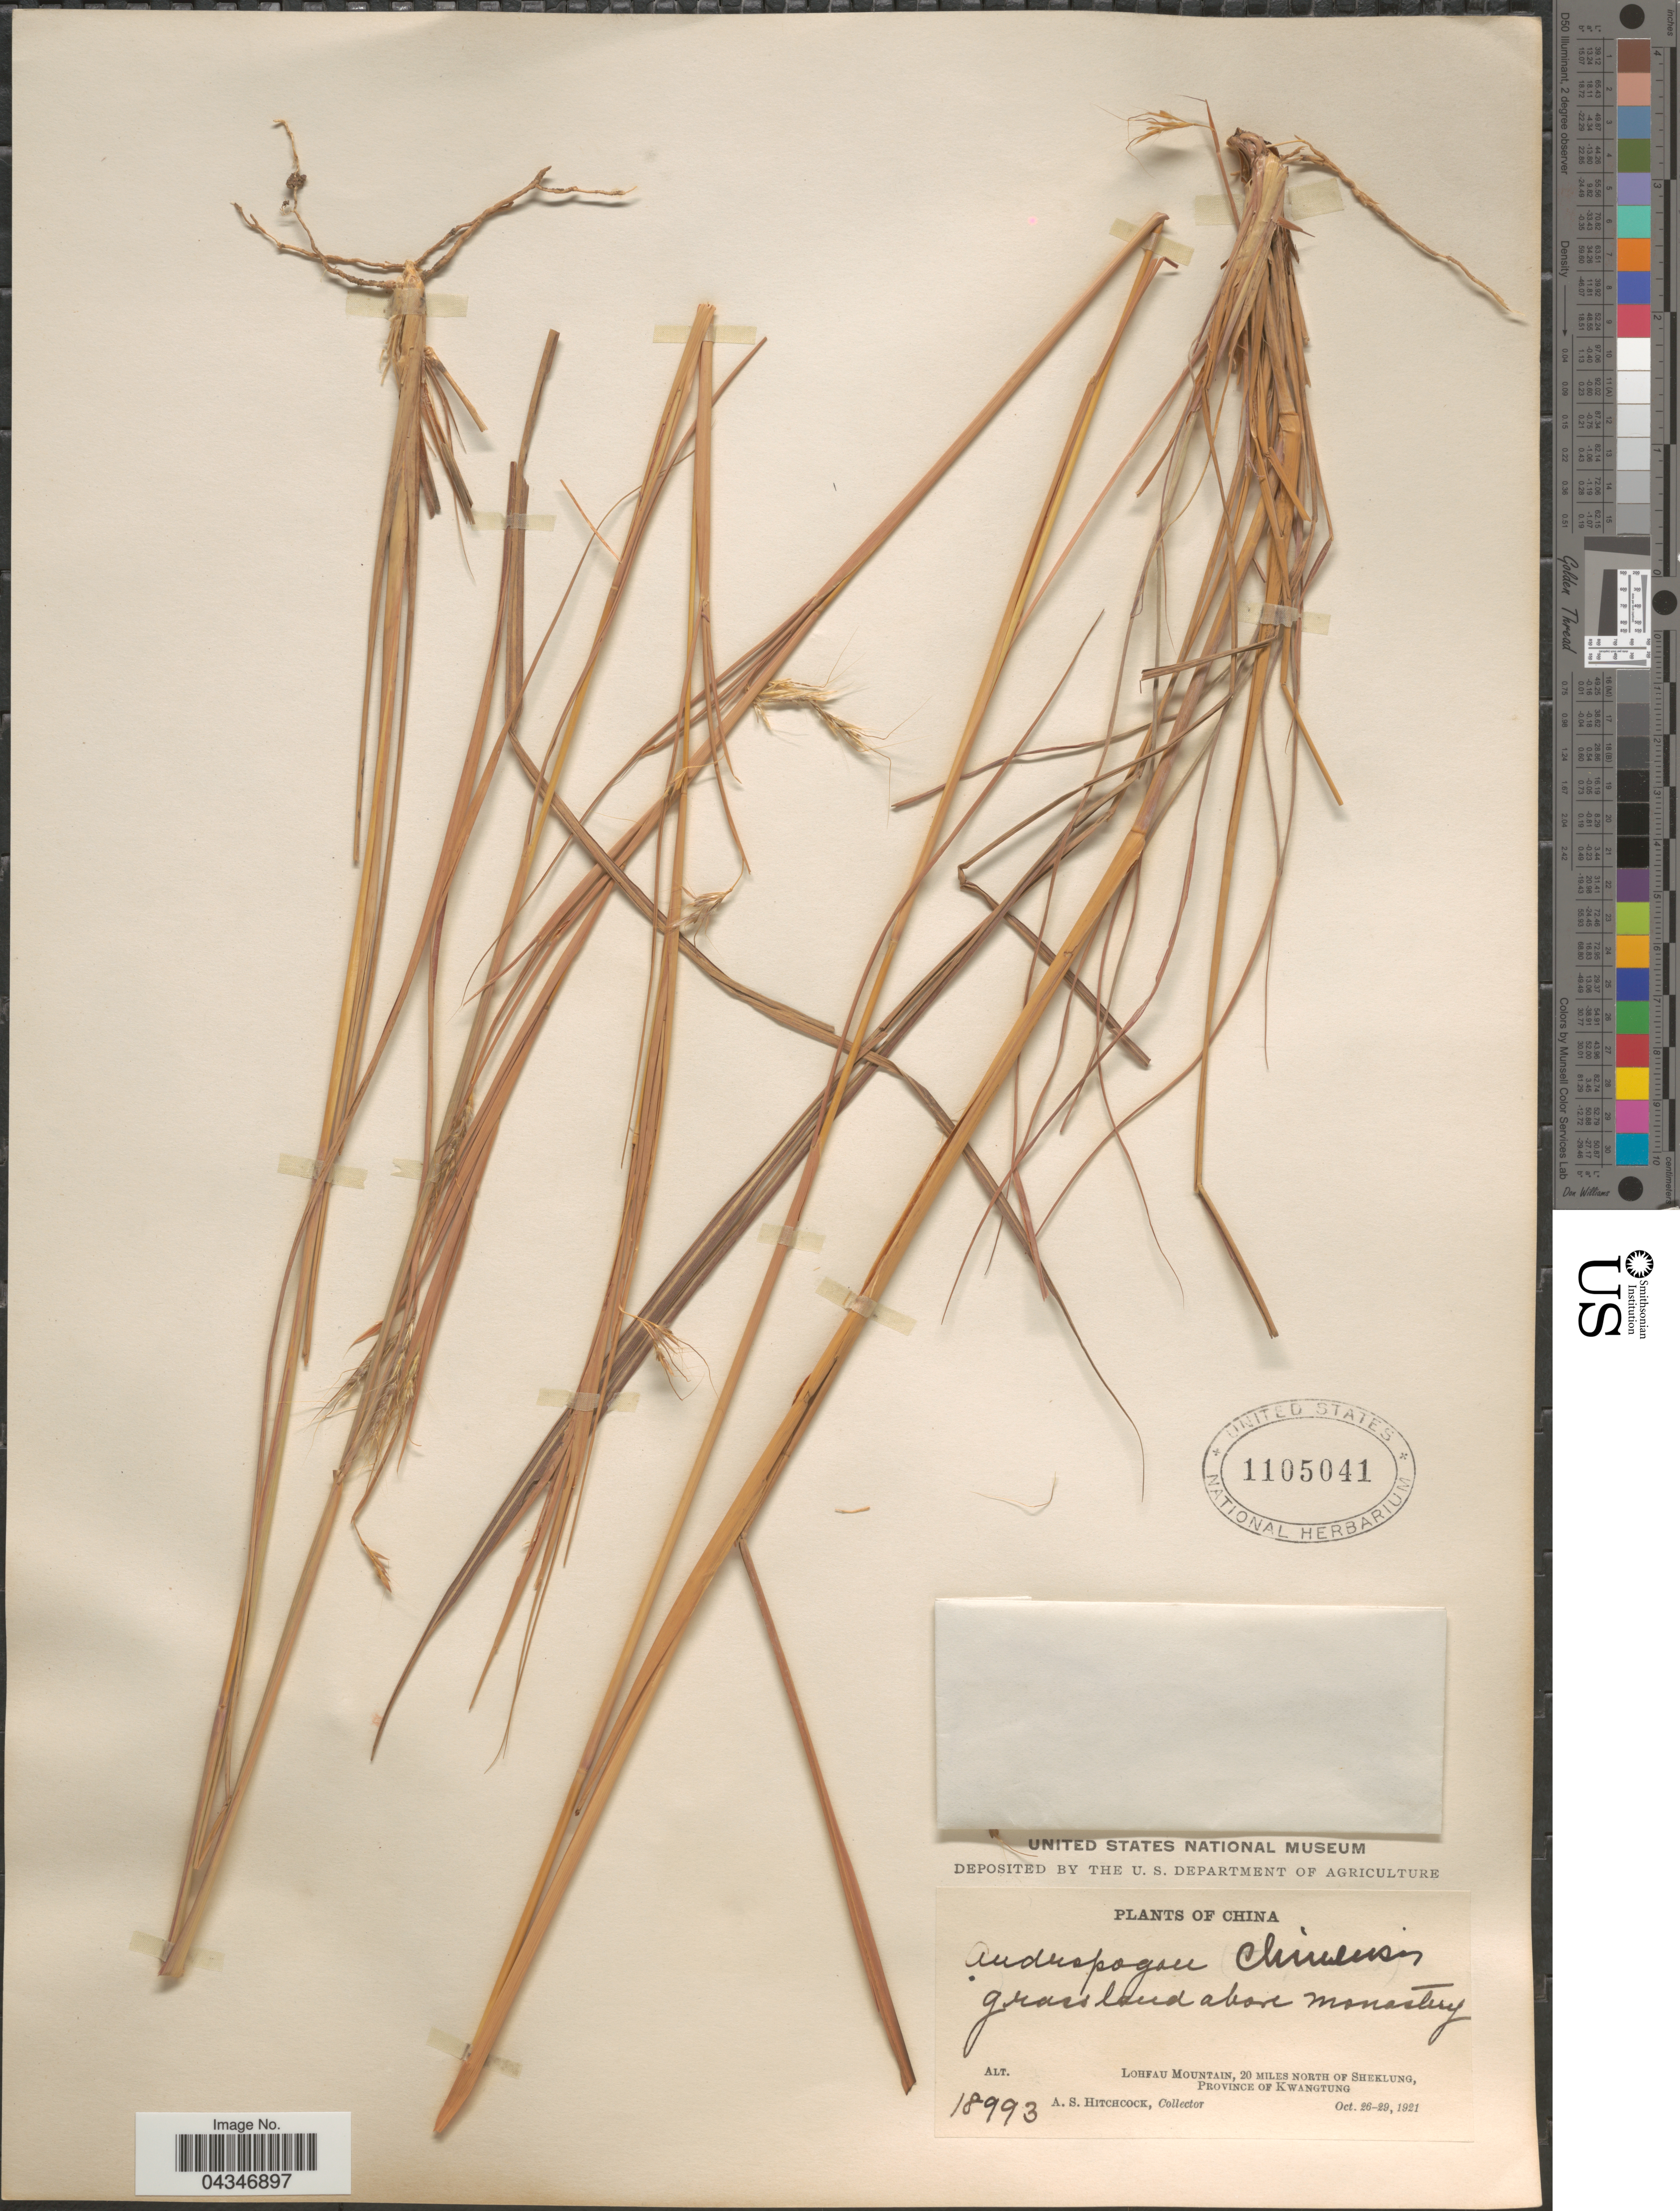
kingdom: Plantae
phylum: Tracheophyta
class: Liliopsida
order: Poales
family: Poaceae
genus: Andropogon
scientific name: Andropogon chinensis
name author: (Nees) Merr.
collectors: A. S. Hitchcock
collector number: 18993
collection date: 1921-10-26/1921-10-29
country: China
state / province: Guangdong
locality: Grassland above monastery. Lohfau Mountain, 20 miles North of Sheklung, Province of Kwangtung.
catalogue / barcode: US 1105041